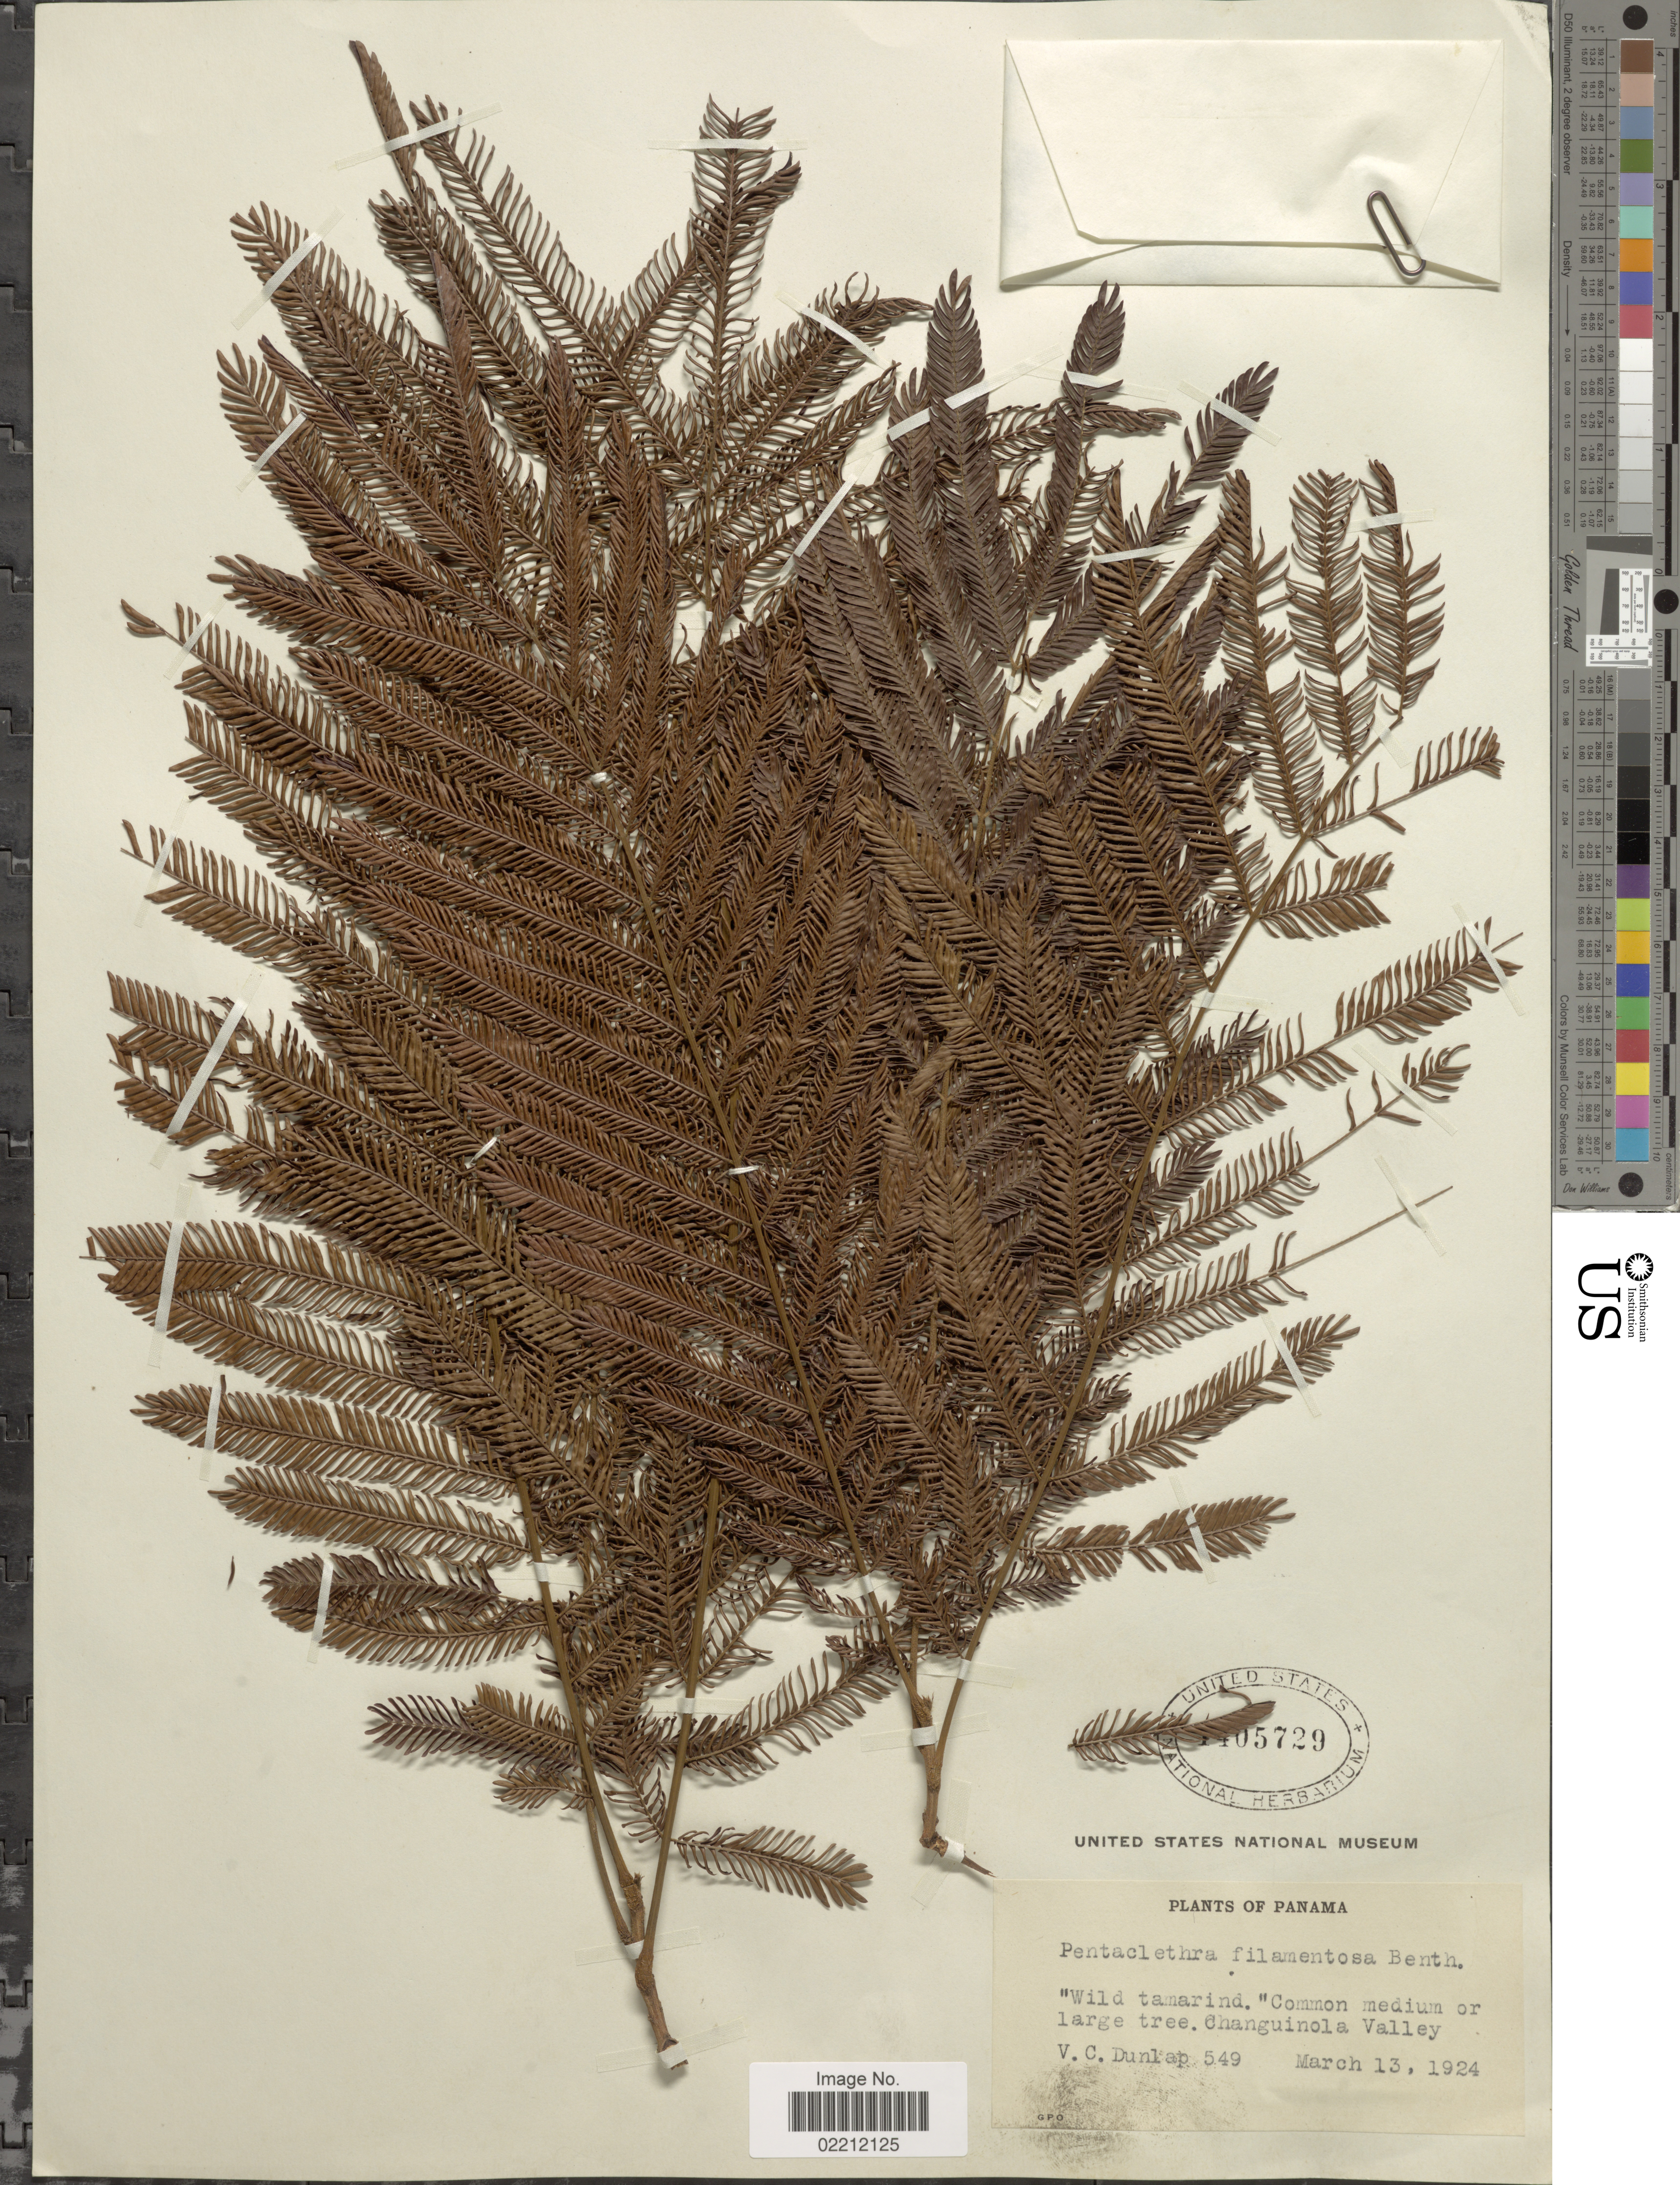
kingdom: Plantae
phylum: Tracheophyta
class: Magnoliopsida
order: Fabales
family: Fabaceae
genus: Pentaclethra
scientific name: Pentaclethra macroloba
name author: (Willd.) Kuntze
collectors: V. C. Dunlap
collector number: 549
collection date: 1924-03-13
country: Panama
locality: Changuinola Valley.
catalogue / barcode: US 1405729